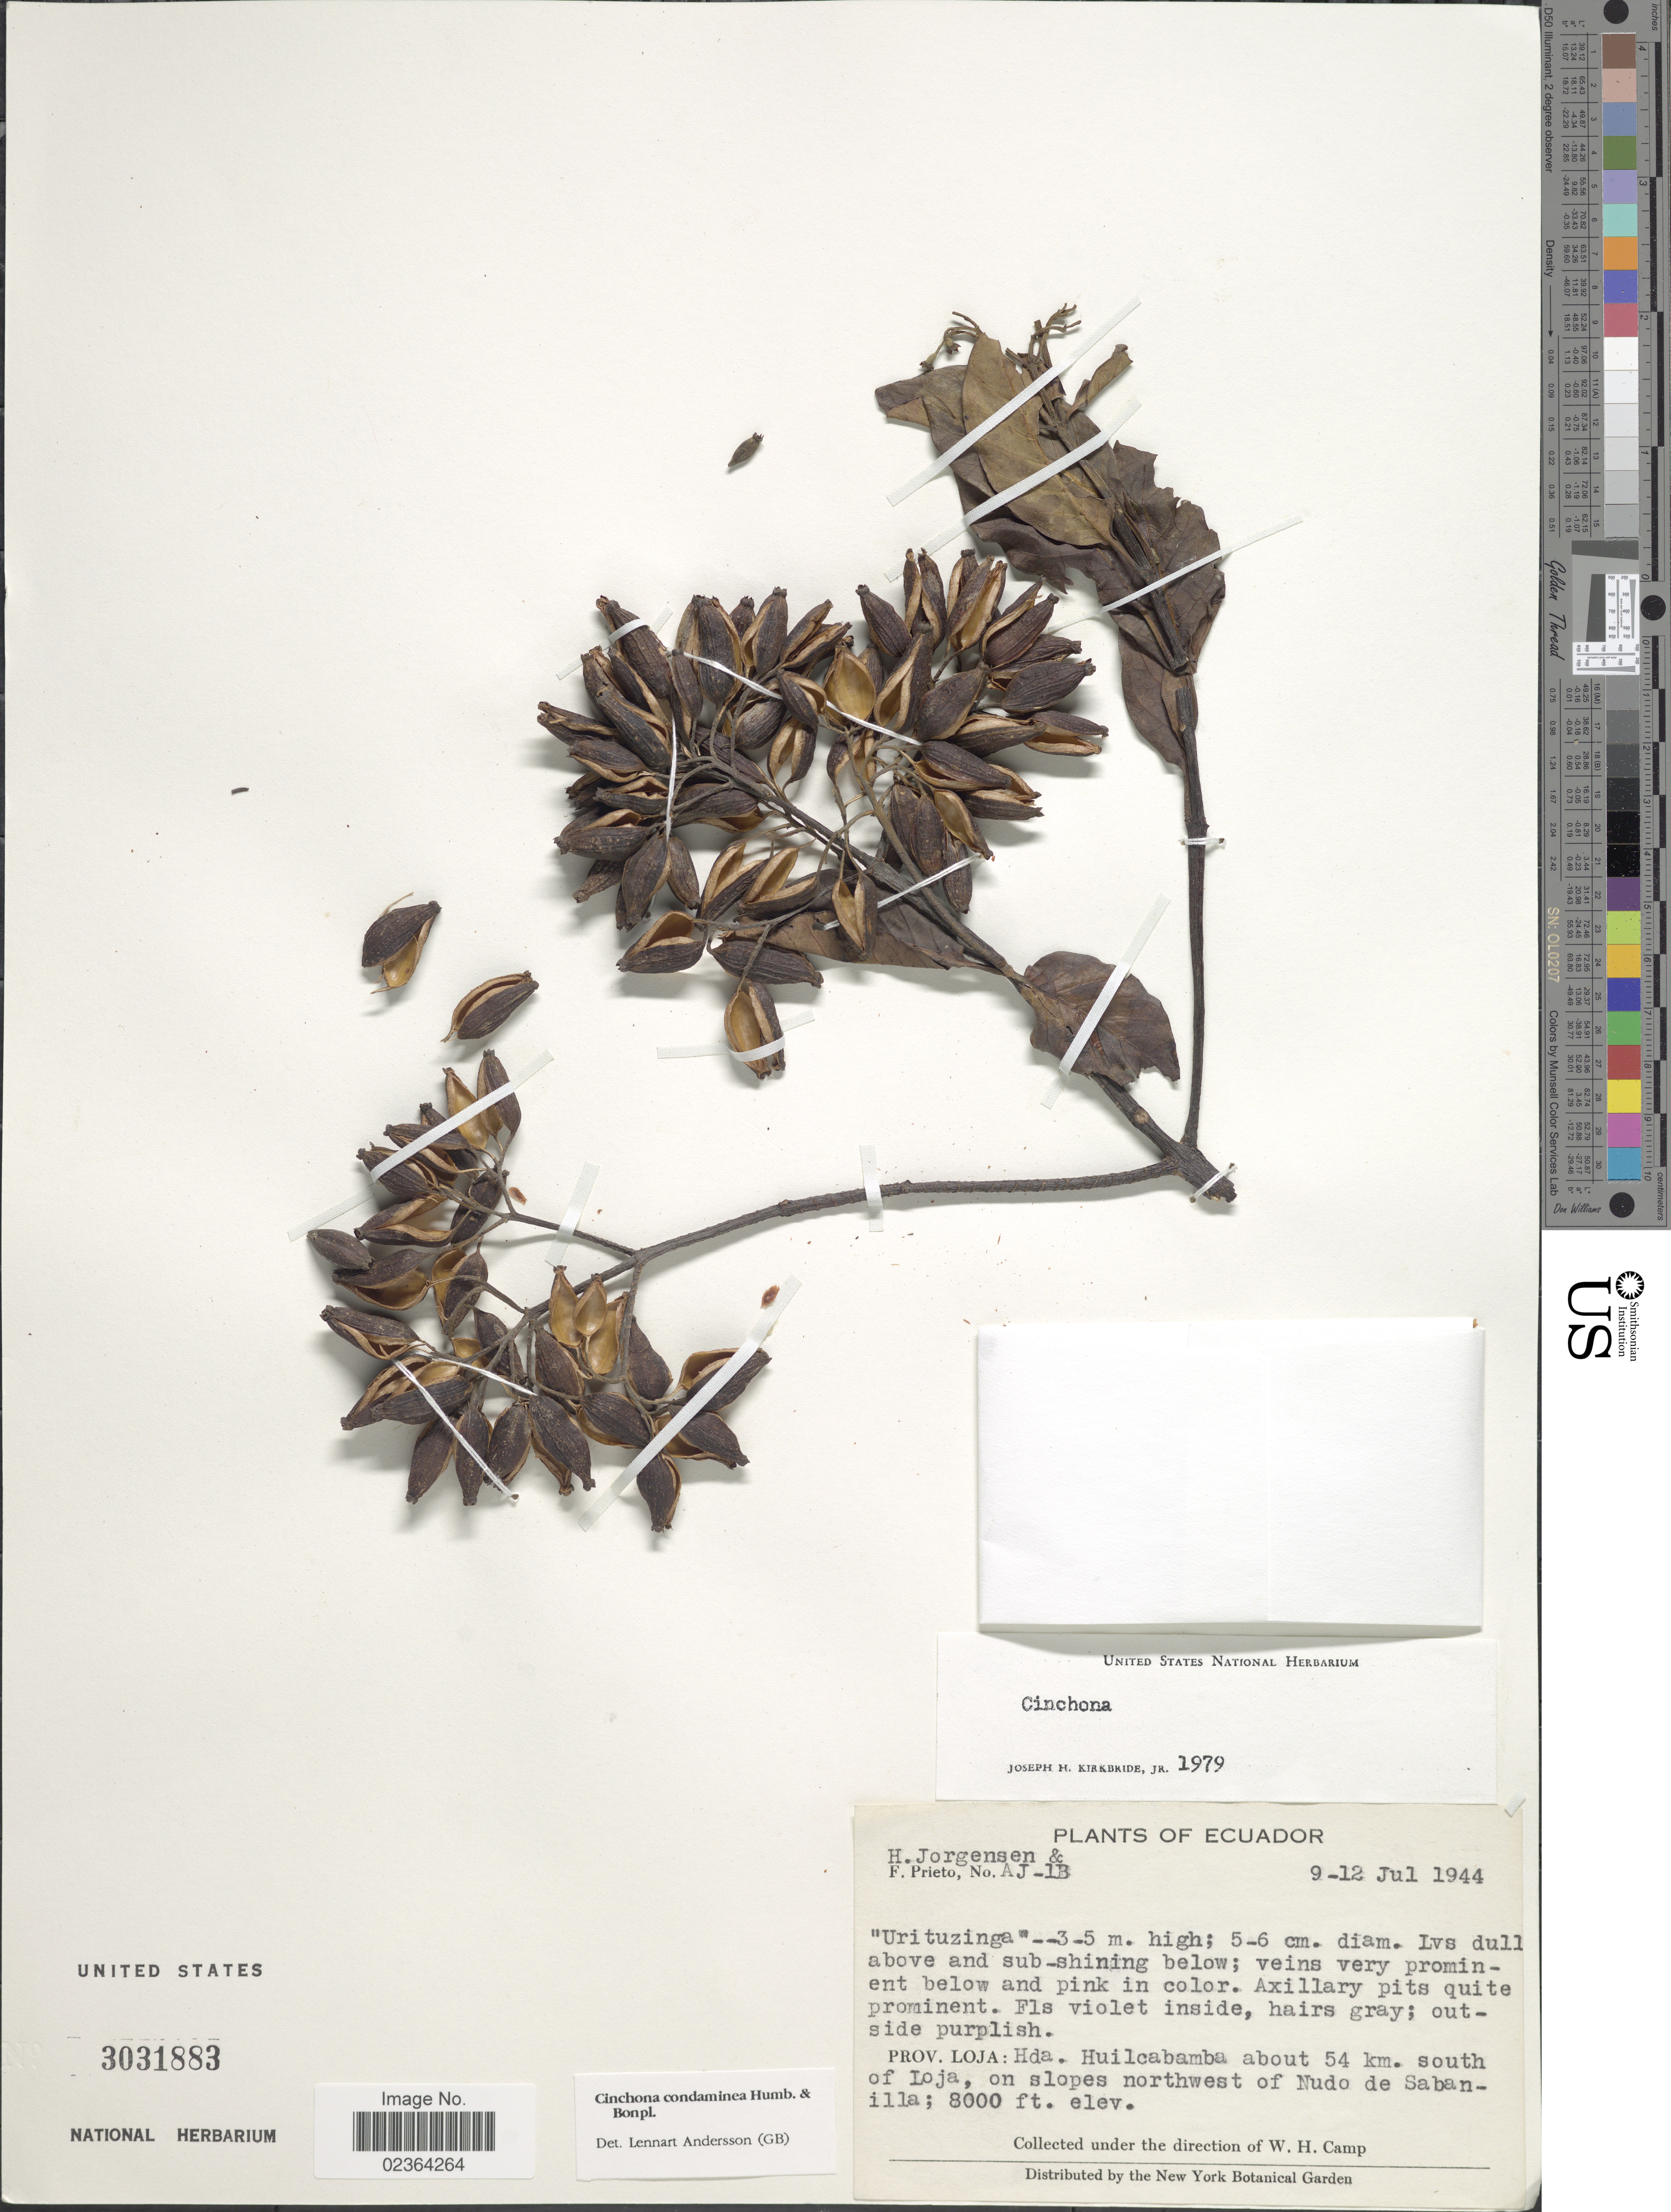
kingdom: Plantae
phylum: Tracheophyta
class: Magnoliopsida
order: Gentianales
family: Rubiaceae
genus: Cinchona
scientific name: Cinchona condaminea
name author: Humb. & Bonpl.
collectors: H. Jørgensen & F. Prieto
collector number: AJ-1B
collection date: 1944-07-09/1944-07-12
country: Ecuador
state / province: Loja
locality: Prov. Loja: Hda. Huilcabamba about 54 km. south of Loja, on slopes northwest of Nudo de Sabanilla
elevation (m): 2438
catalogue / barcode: US 3031883